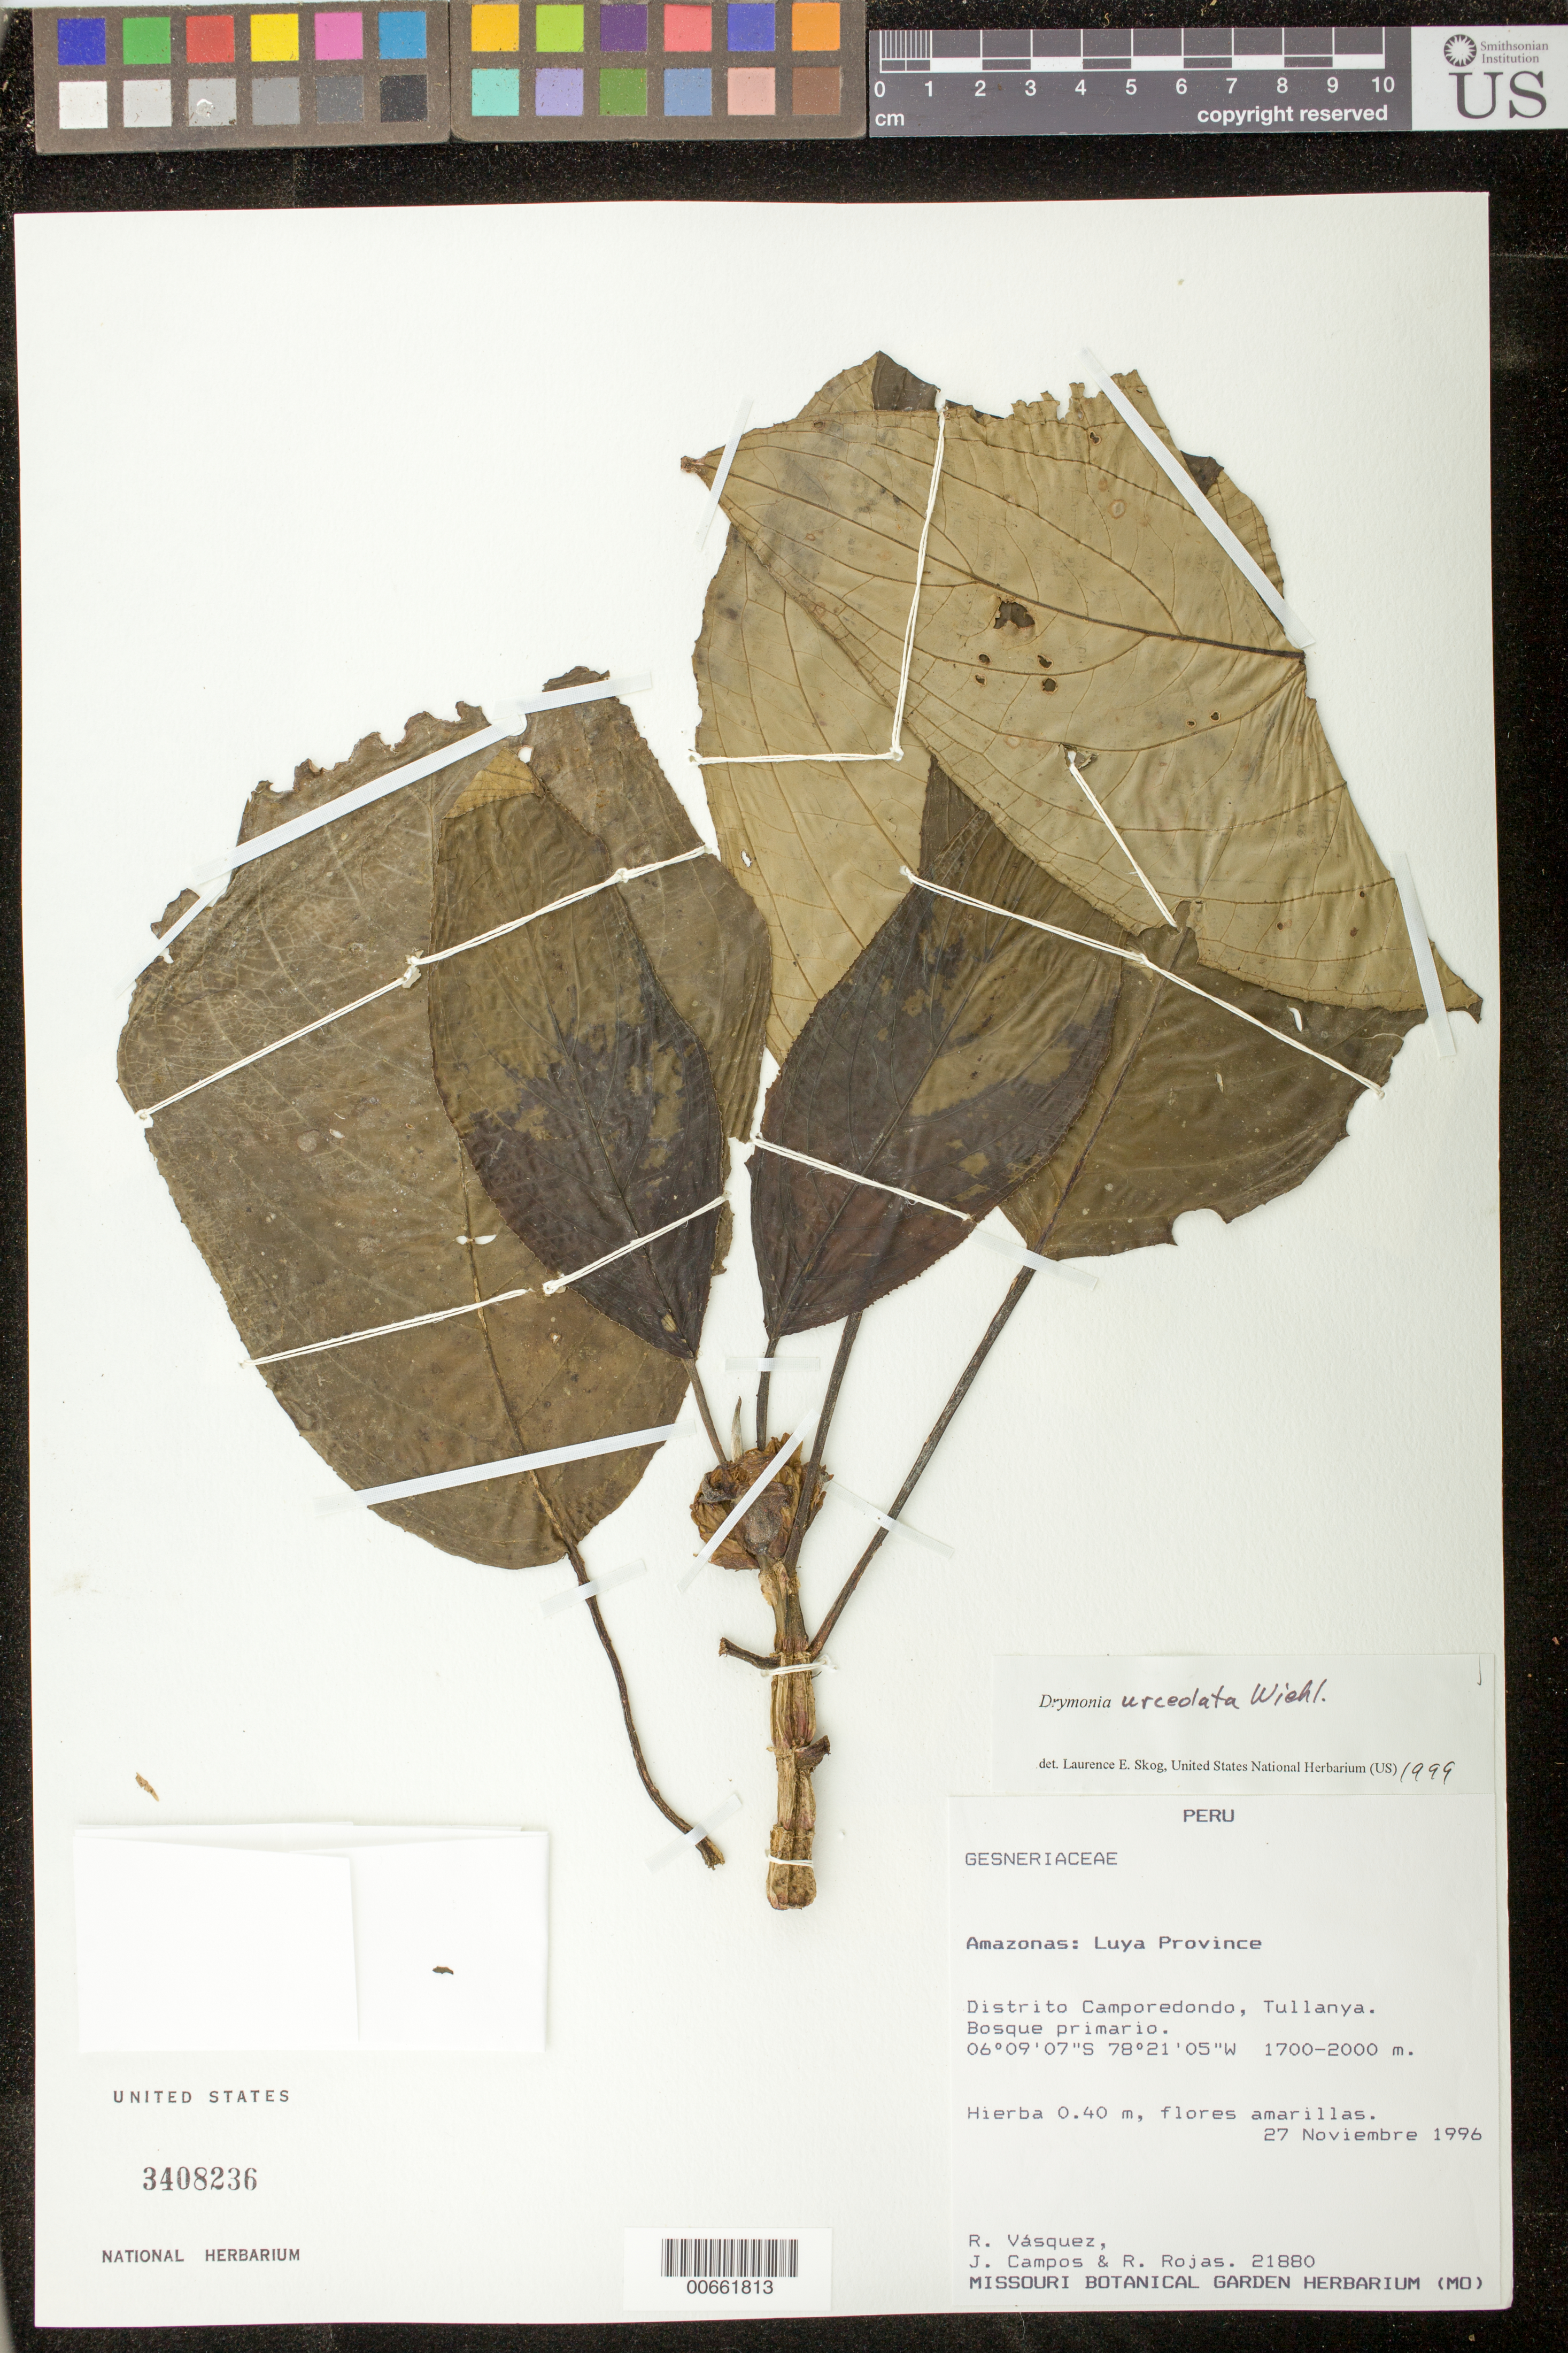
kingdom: Plantae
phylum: Tracheophyta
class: Magnoliopsida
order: Lamiales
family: Gesneriaceae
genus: Drymonia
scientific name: Drymonia urceolata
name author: Wiehler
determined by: Skog, Laurence E.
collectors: R. Vásquez, J. Campos & R. Rojas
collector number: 21880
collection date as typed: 27 Nov 1996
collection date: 1996-11-27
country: Peru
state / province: Amazonas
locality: Prov. Luya, Dtto. Camporedondo, Tullanya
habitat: Bosque primario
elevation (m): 1700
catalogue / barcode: US 3408236